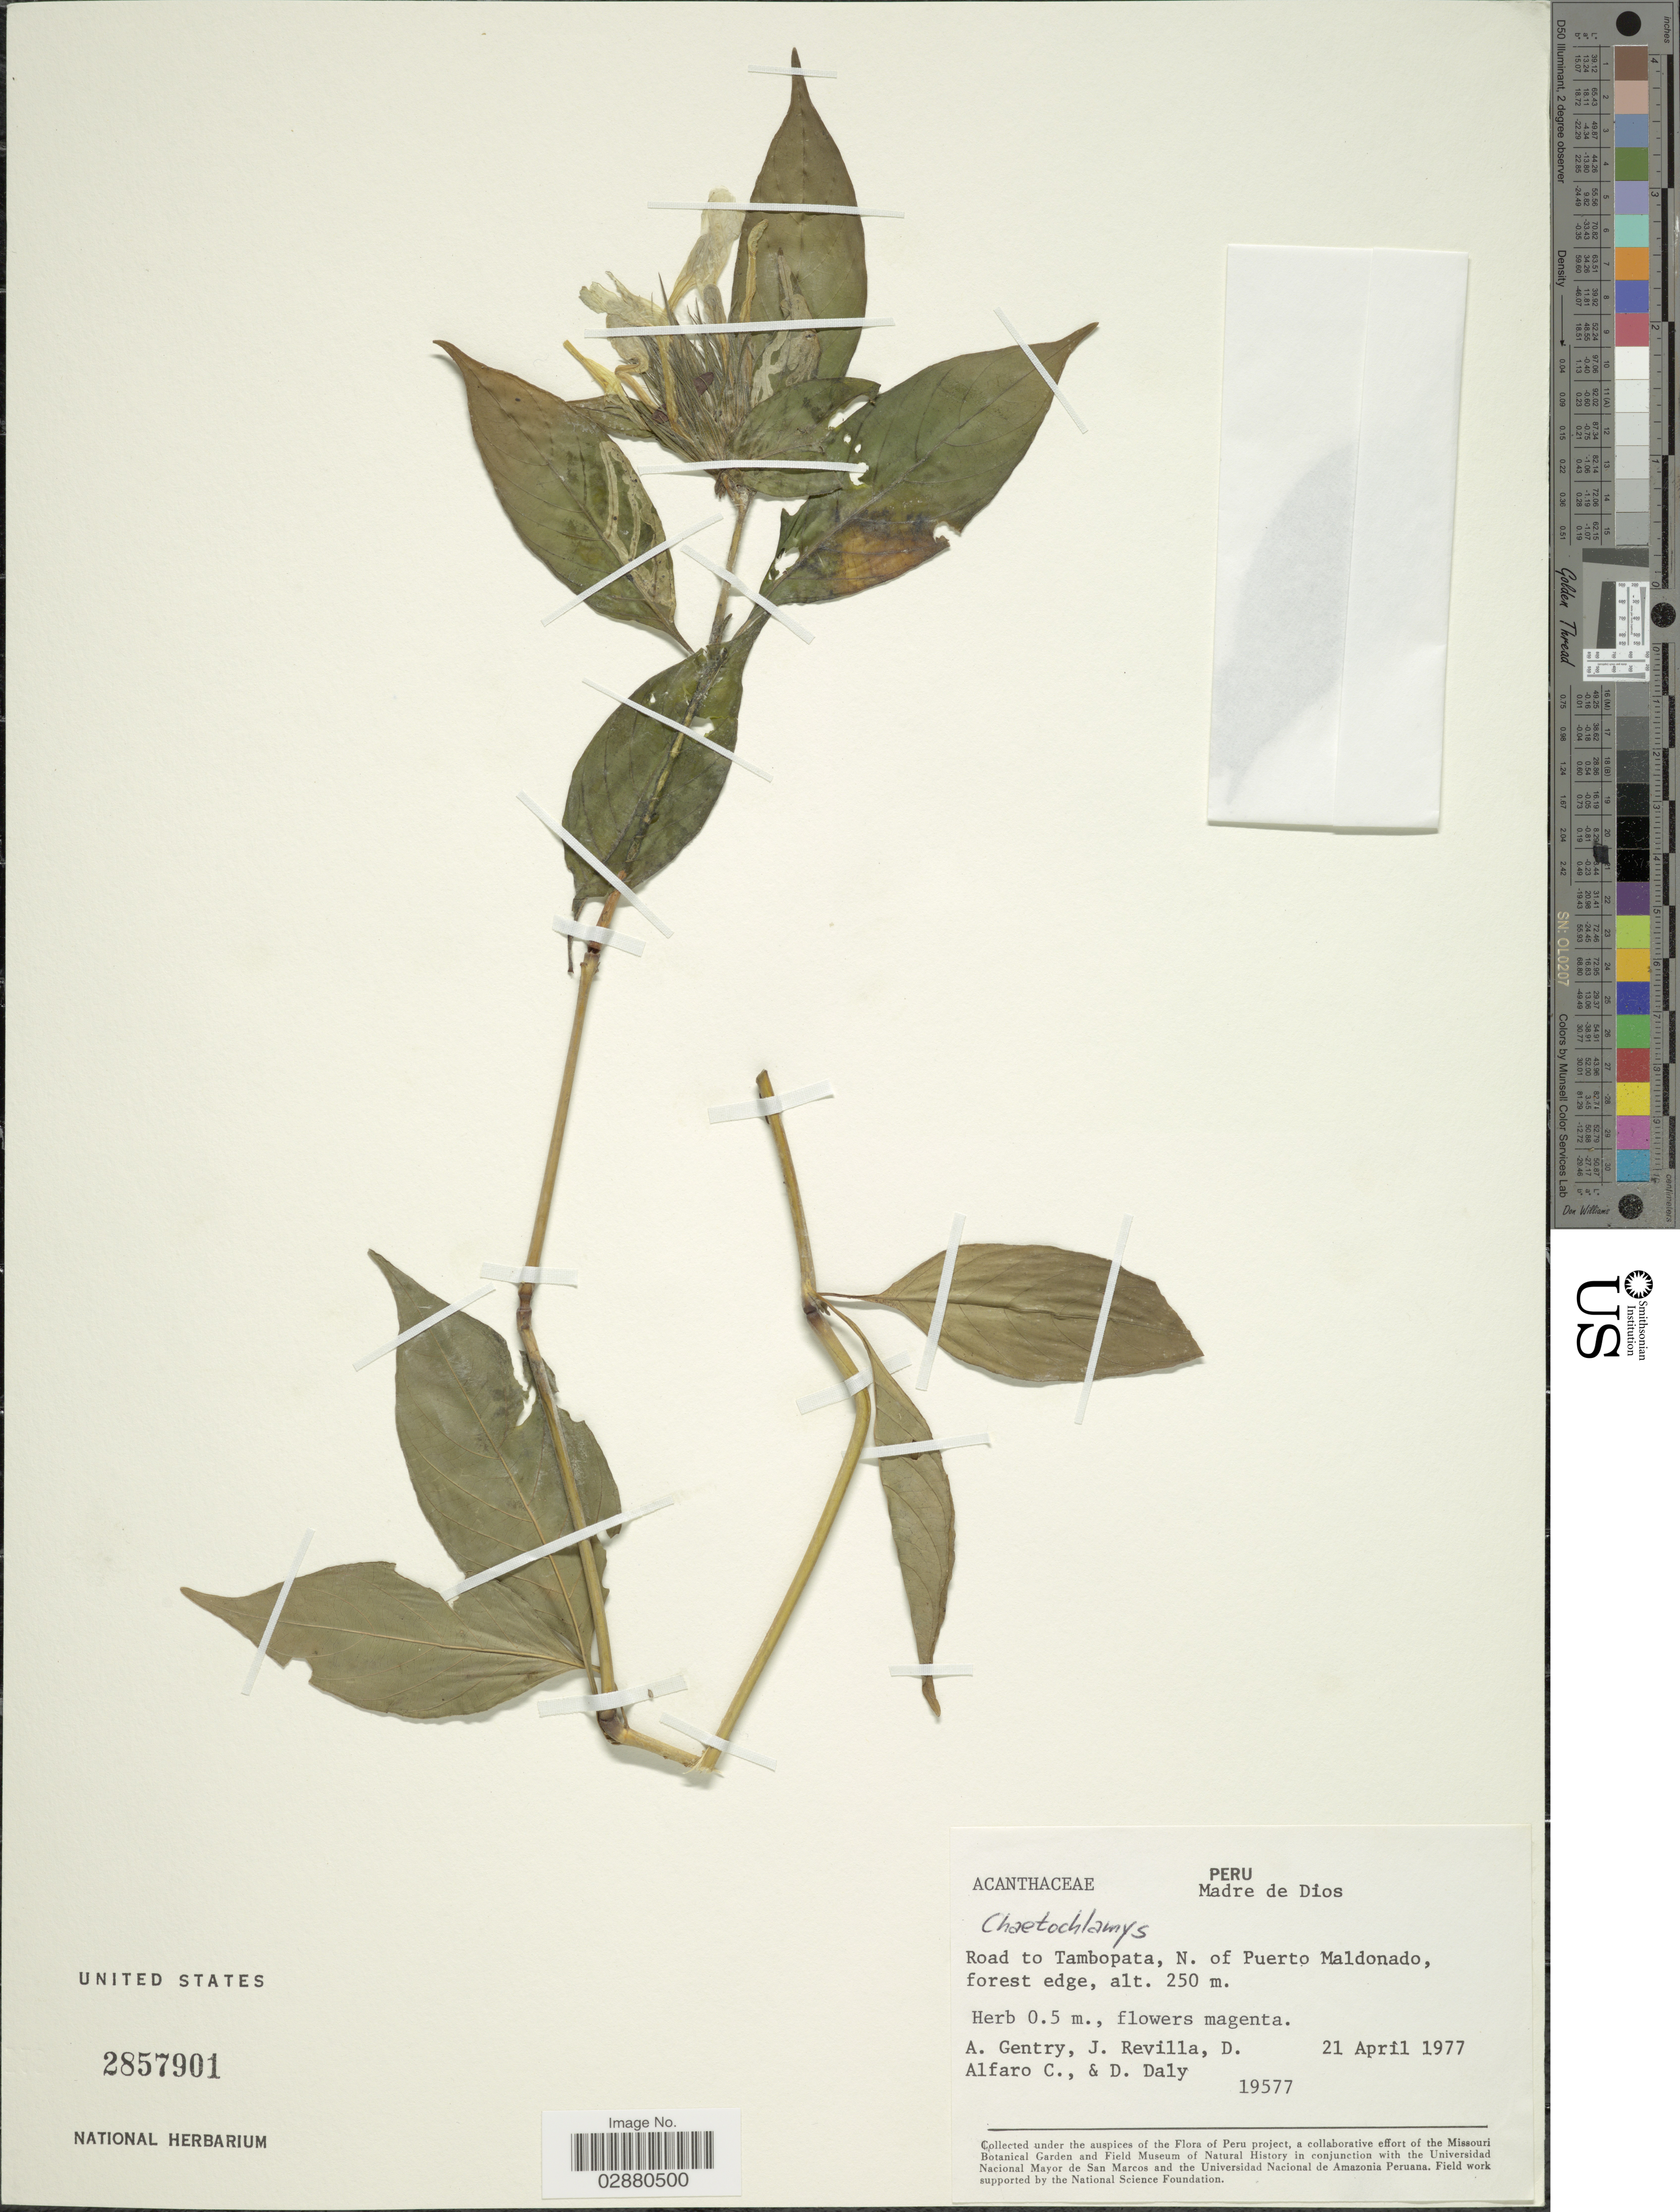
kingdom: Plantae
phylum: Tracheophyta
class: Magnoliopsida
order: Lamiales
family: Acanthaceae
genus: Justicia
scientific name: Justicia riedeliana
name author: (Nees) V.A.W. Graham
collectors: A. H. Gentry, J. Revilla, D. Alfaro Castaneda & D. C. Daly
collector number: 19577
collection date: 1977-04-21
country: Peru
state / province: Madre de Dios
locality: Road to Tambopata, N. of Puerto Maldonado.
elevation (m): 250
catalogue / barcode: US 2857901